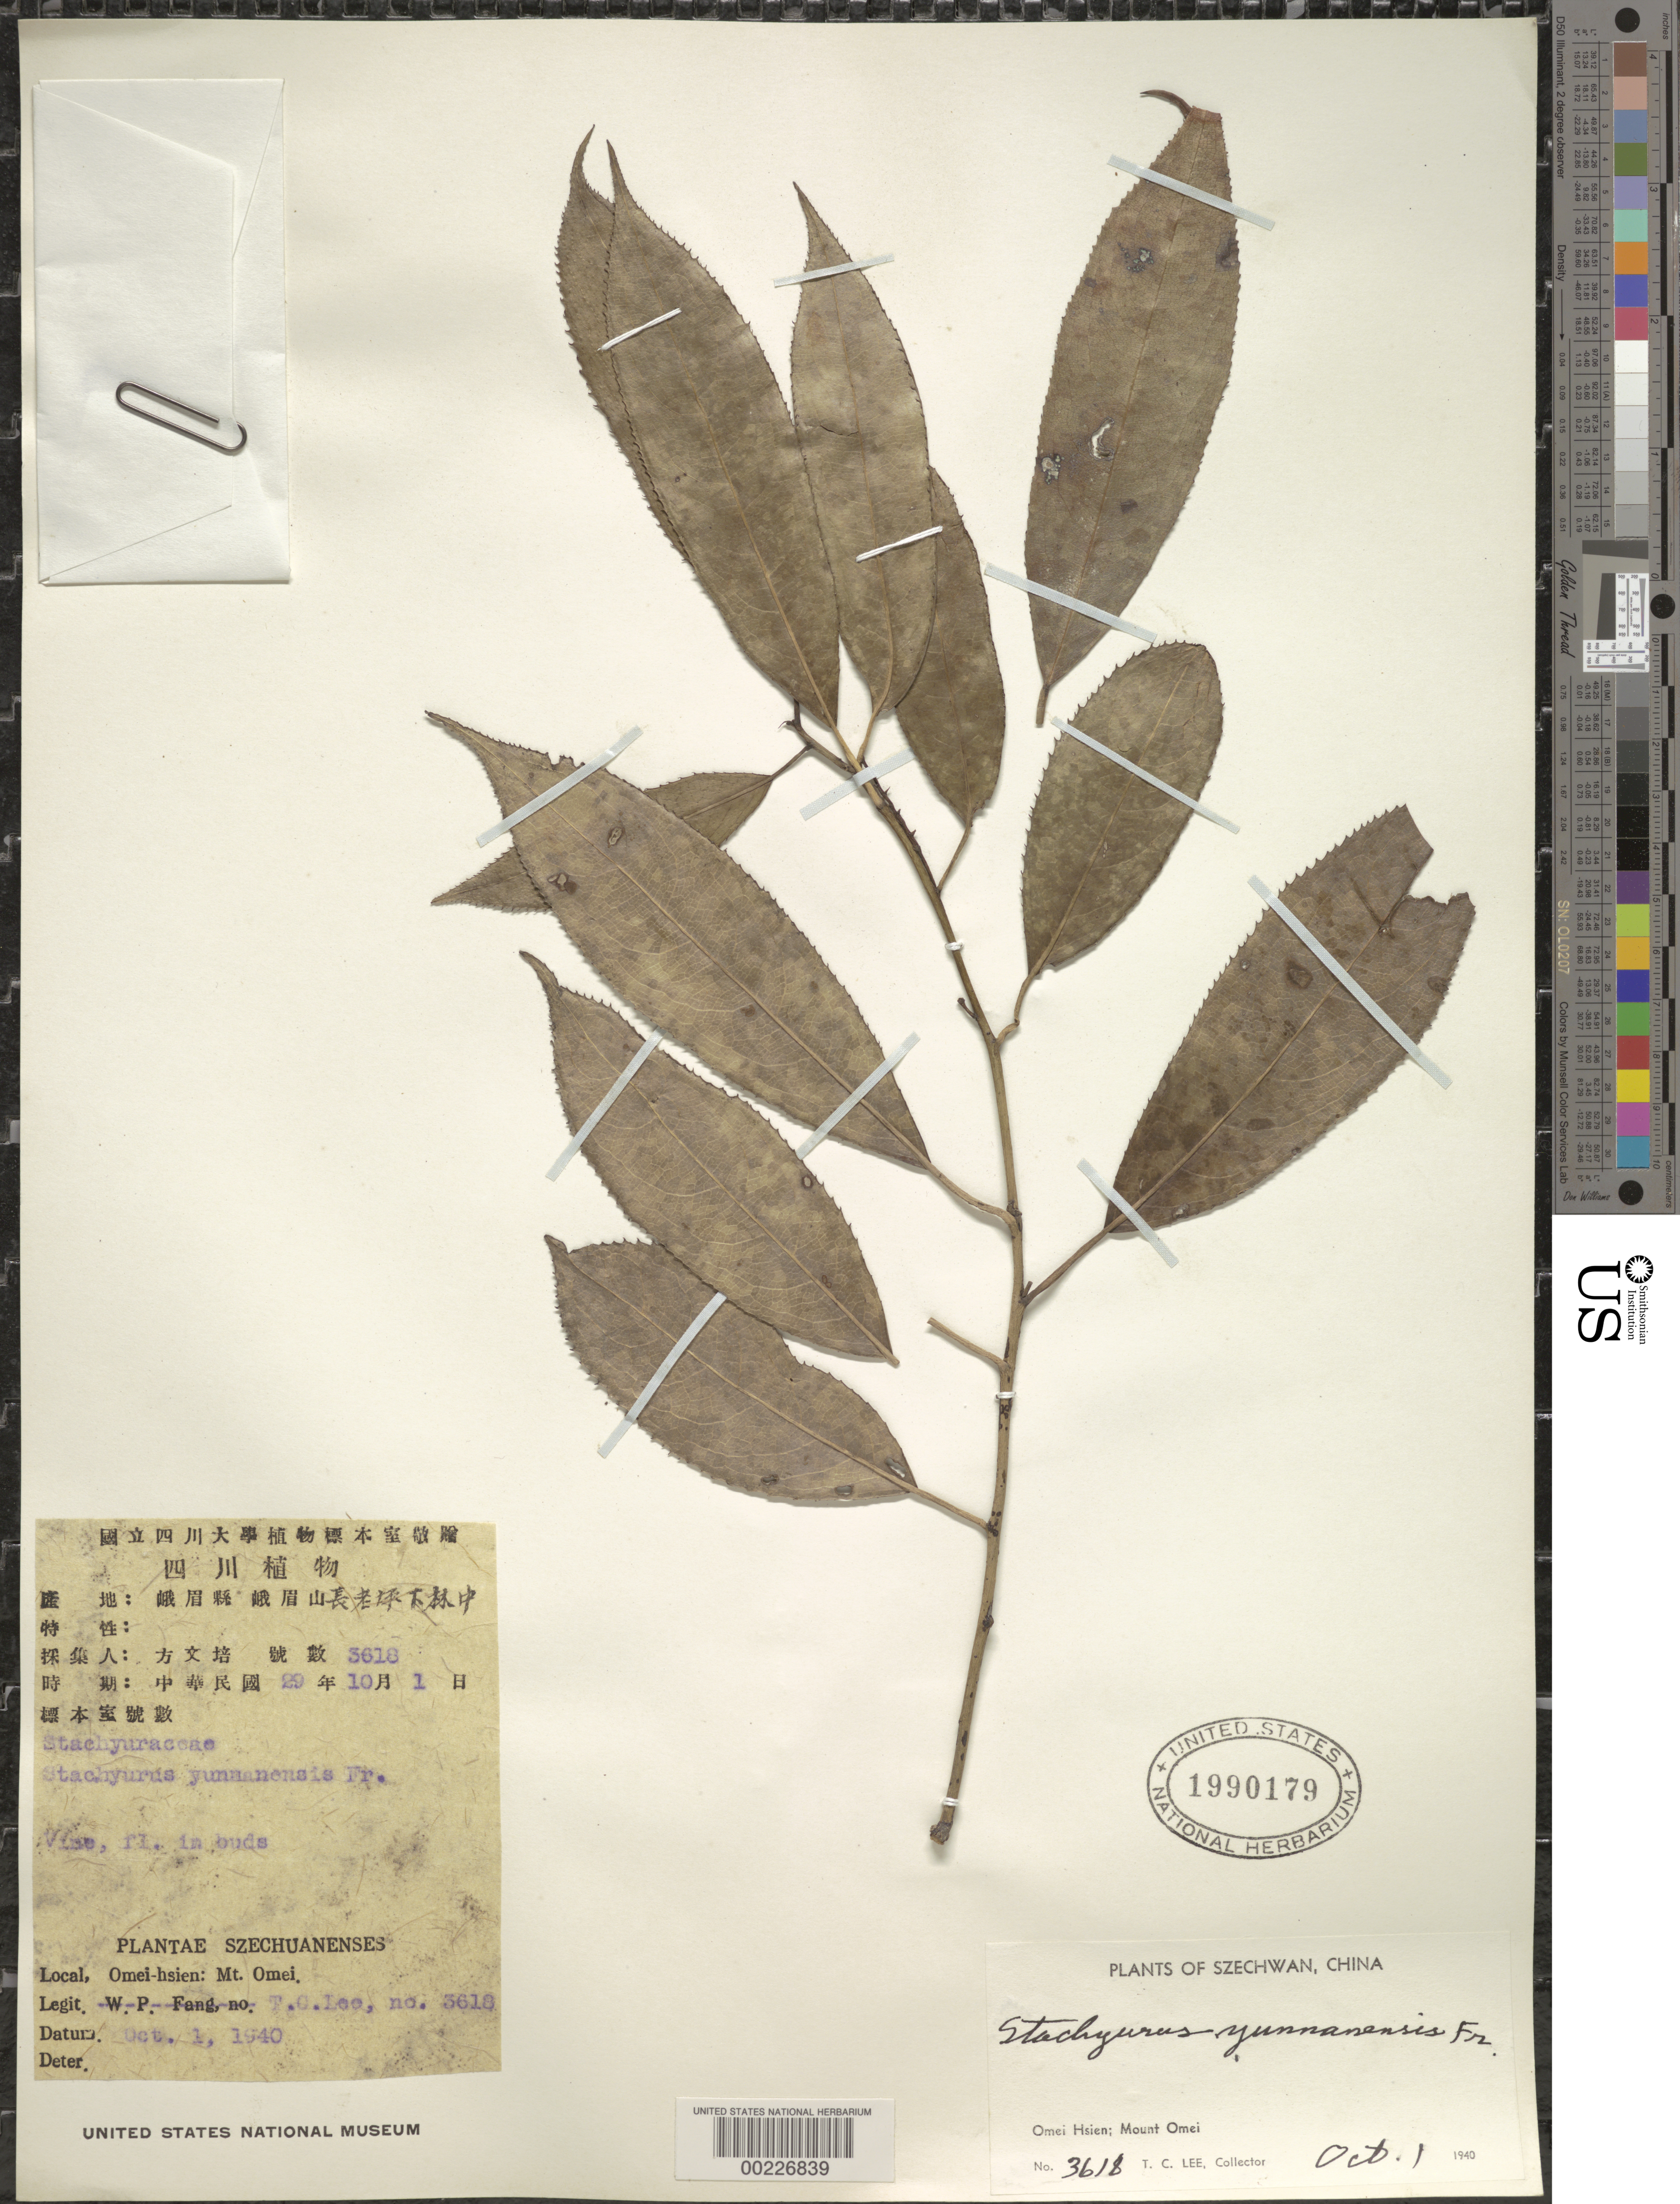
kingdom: Plantae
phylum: Tracheophyta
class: Magnoliopsida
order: Crossosomatales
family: Stachyuraceae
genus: Stachyurus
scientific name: Stachyurus yunnanensis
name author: Franch.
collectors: T. Lee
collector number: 3618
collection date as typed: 01 Oct 1940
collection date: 1940-10-01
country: China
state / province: Sichuan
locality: Omei hsien; mount omei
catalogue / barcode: US 1990179